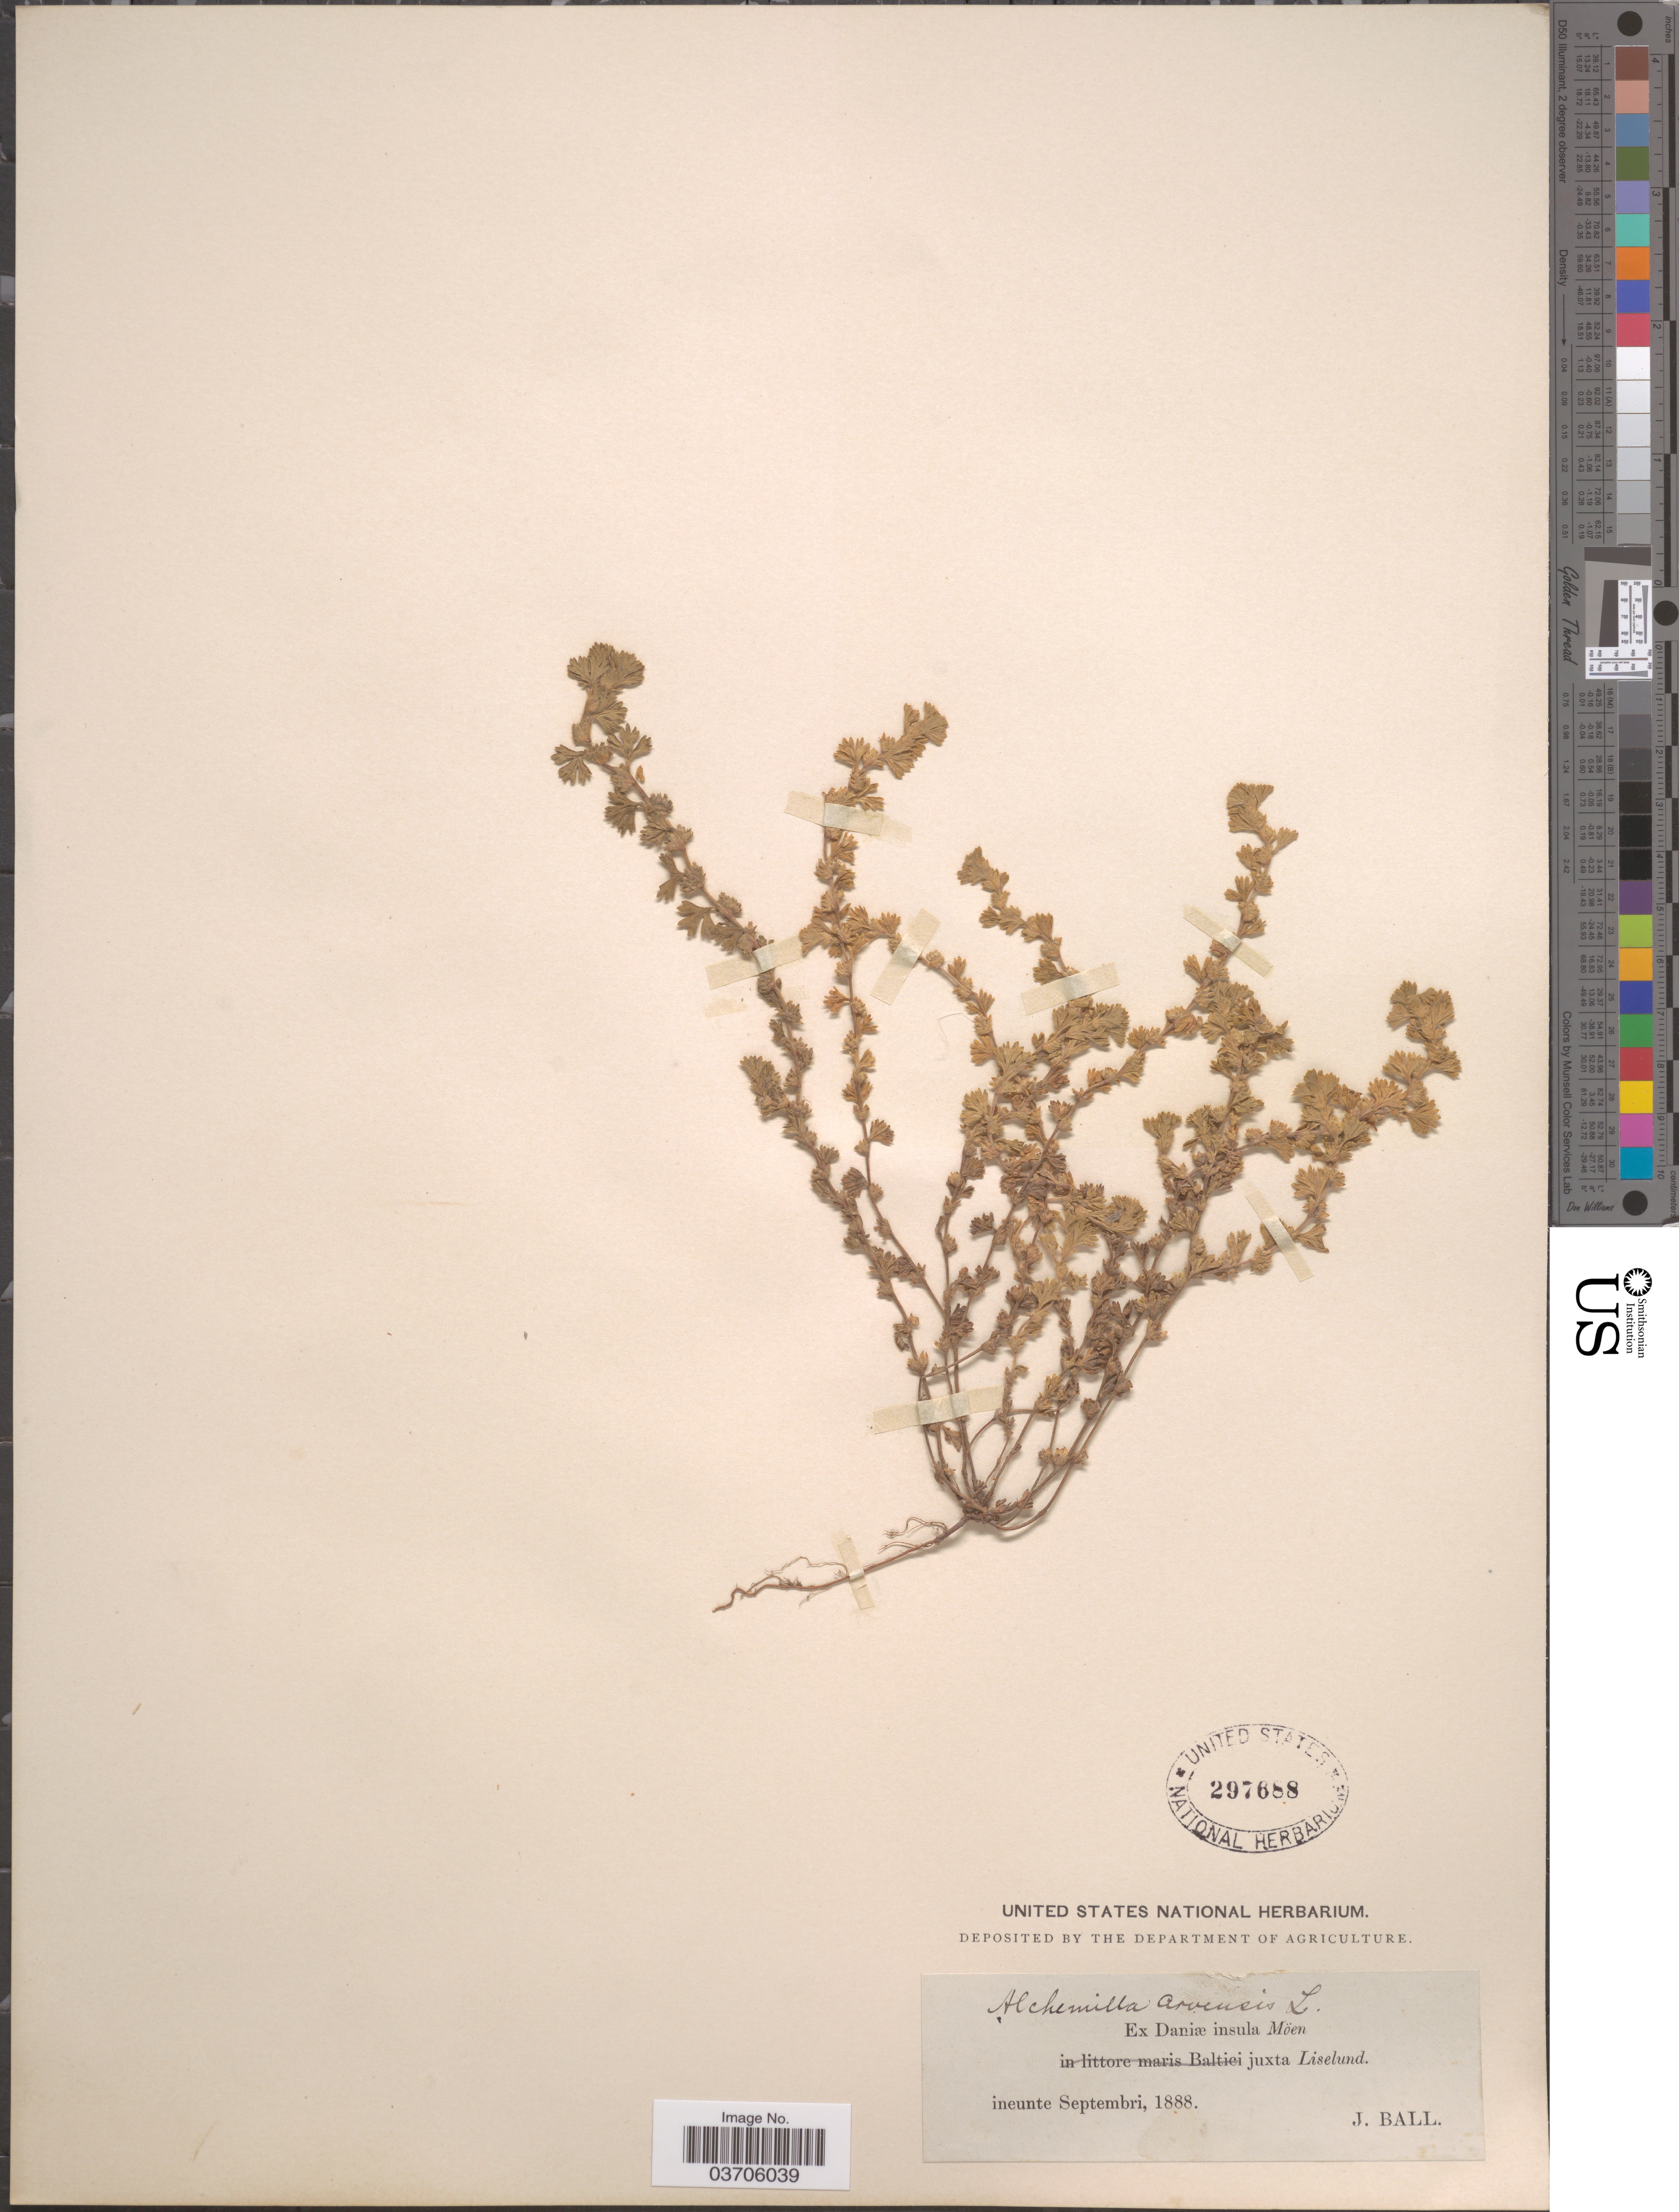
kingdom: Plantae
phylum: Tracheophyta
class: Magnoliopsida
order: Rosales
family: Rosaceae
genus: Aphanes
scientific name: Aphanes arvensis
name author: L.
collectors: J. Ball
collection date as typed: ineunte Septembri, 1888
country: Denmark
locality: Ex Daniæ insula Möen juxta Liselund.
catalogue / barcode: US 297688